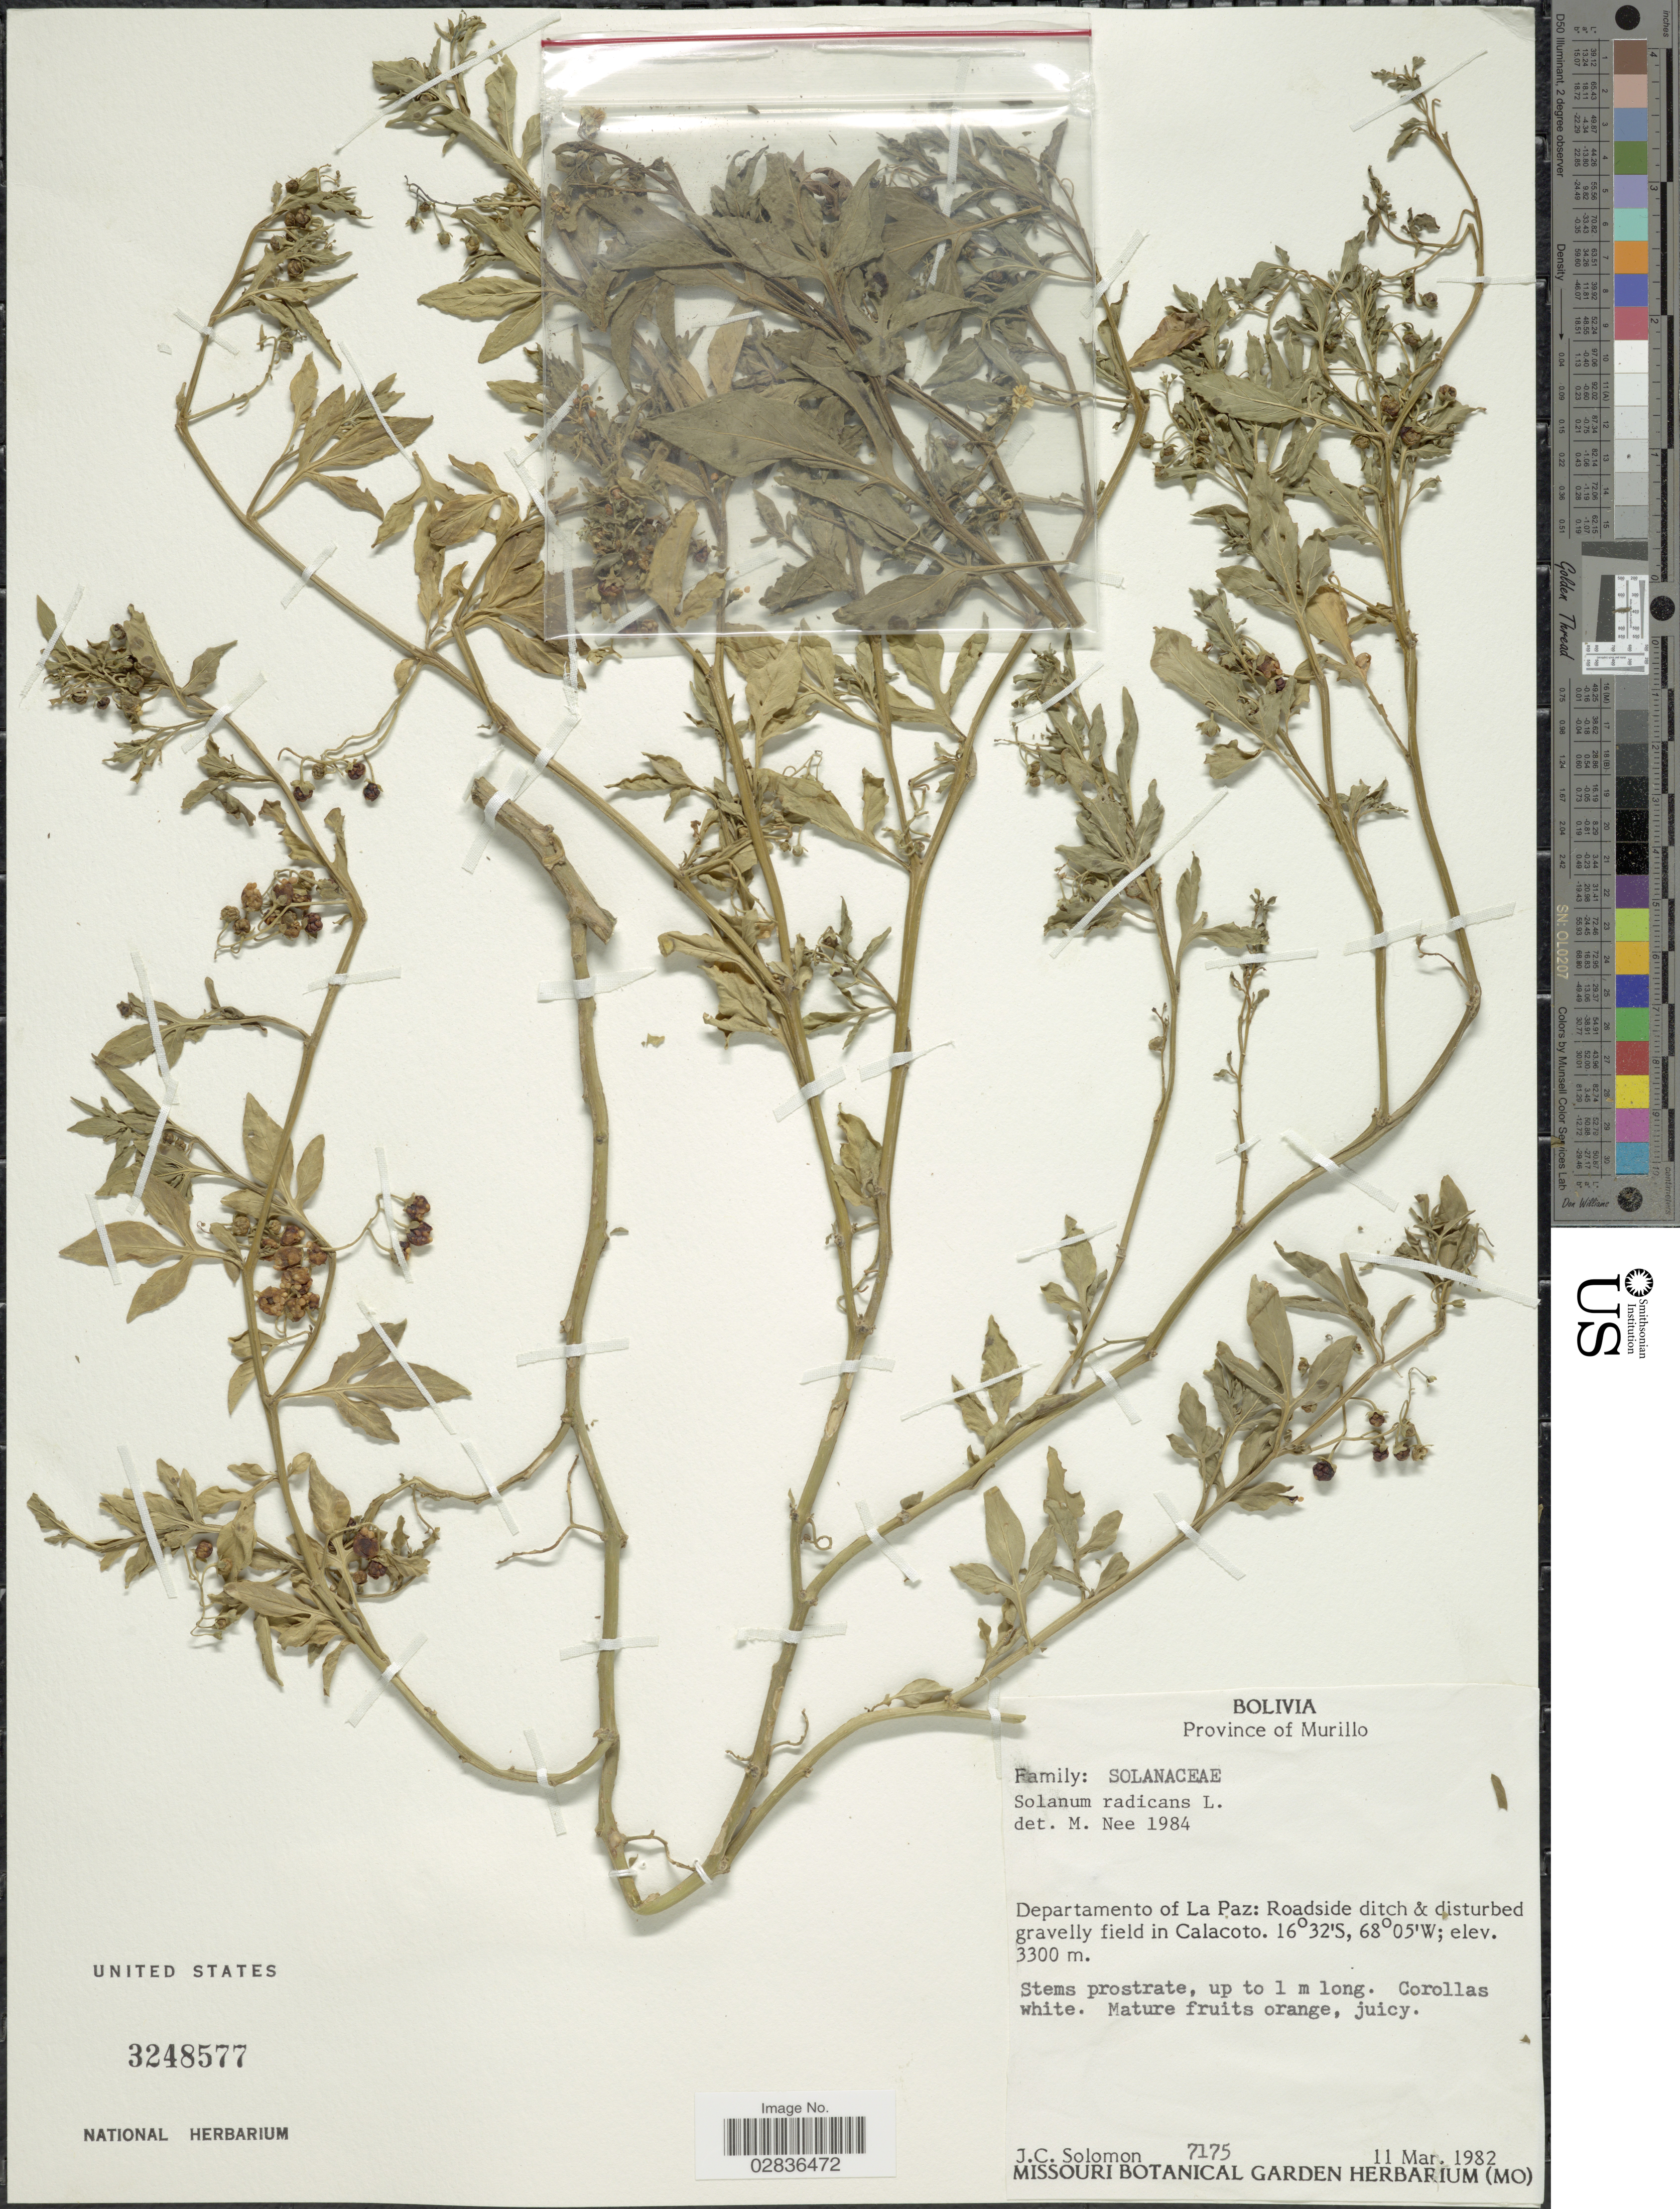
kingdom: Plantae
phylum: Tracheophyta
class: Magnoliopsida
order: Solanales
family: Solanaceae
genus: Solanum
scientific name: Solanum radicans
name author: L. f.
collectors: J. C. Solomon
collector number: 7175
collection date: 1982-03-11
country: Bolivia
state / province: La Paz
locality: Province of Murillo. Departamento of La Paz: Roadside ditch & disturbed gravelly field in Calacoto.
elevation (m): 3300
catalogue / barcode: US 3248577